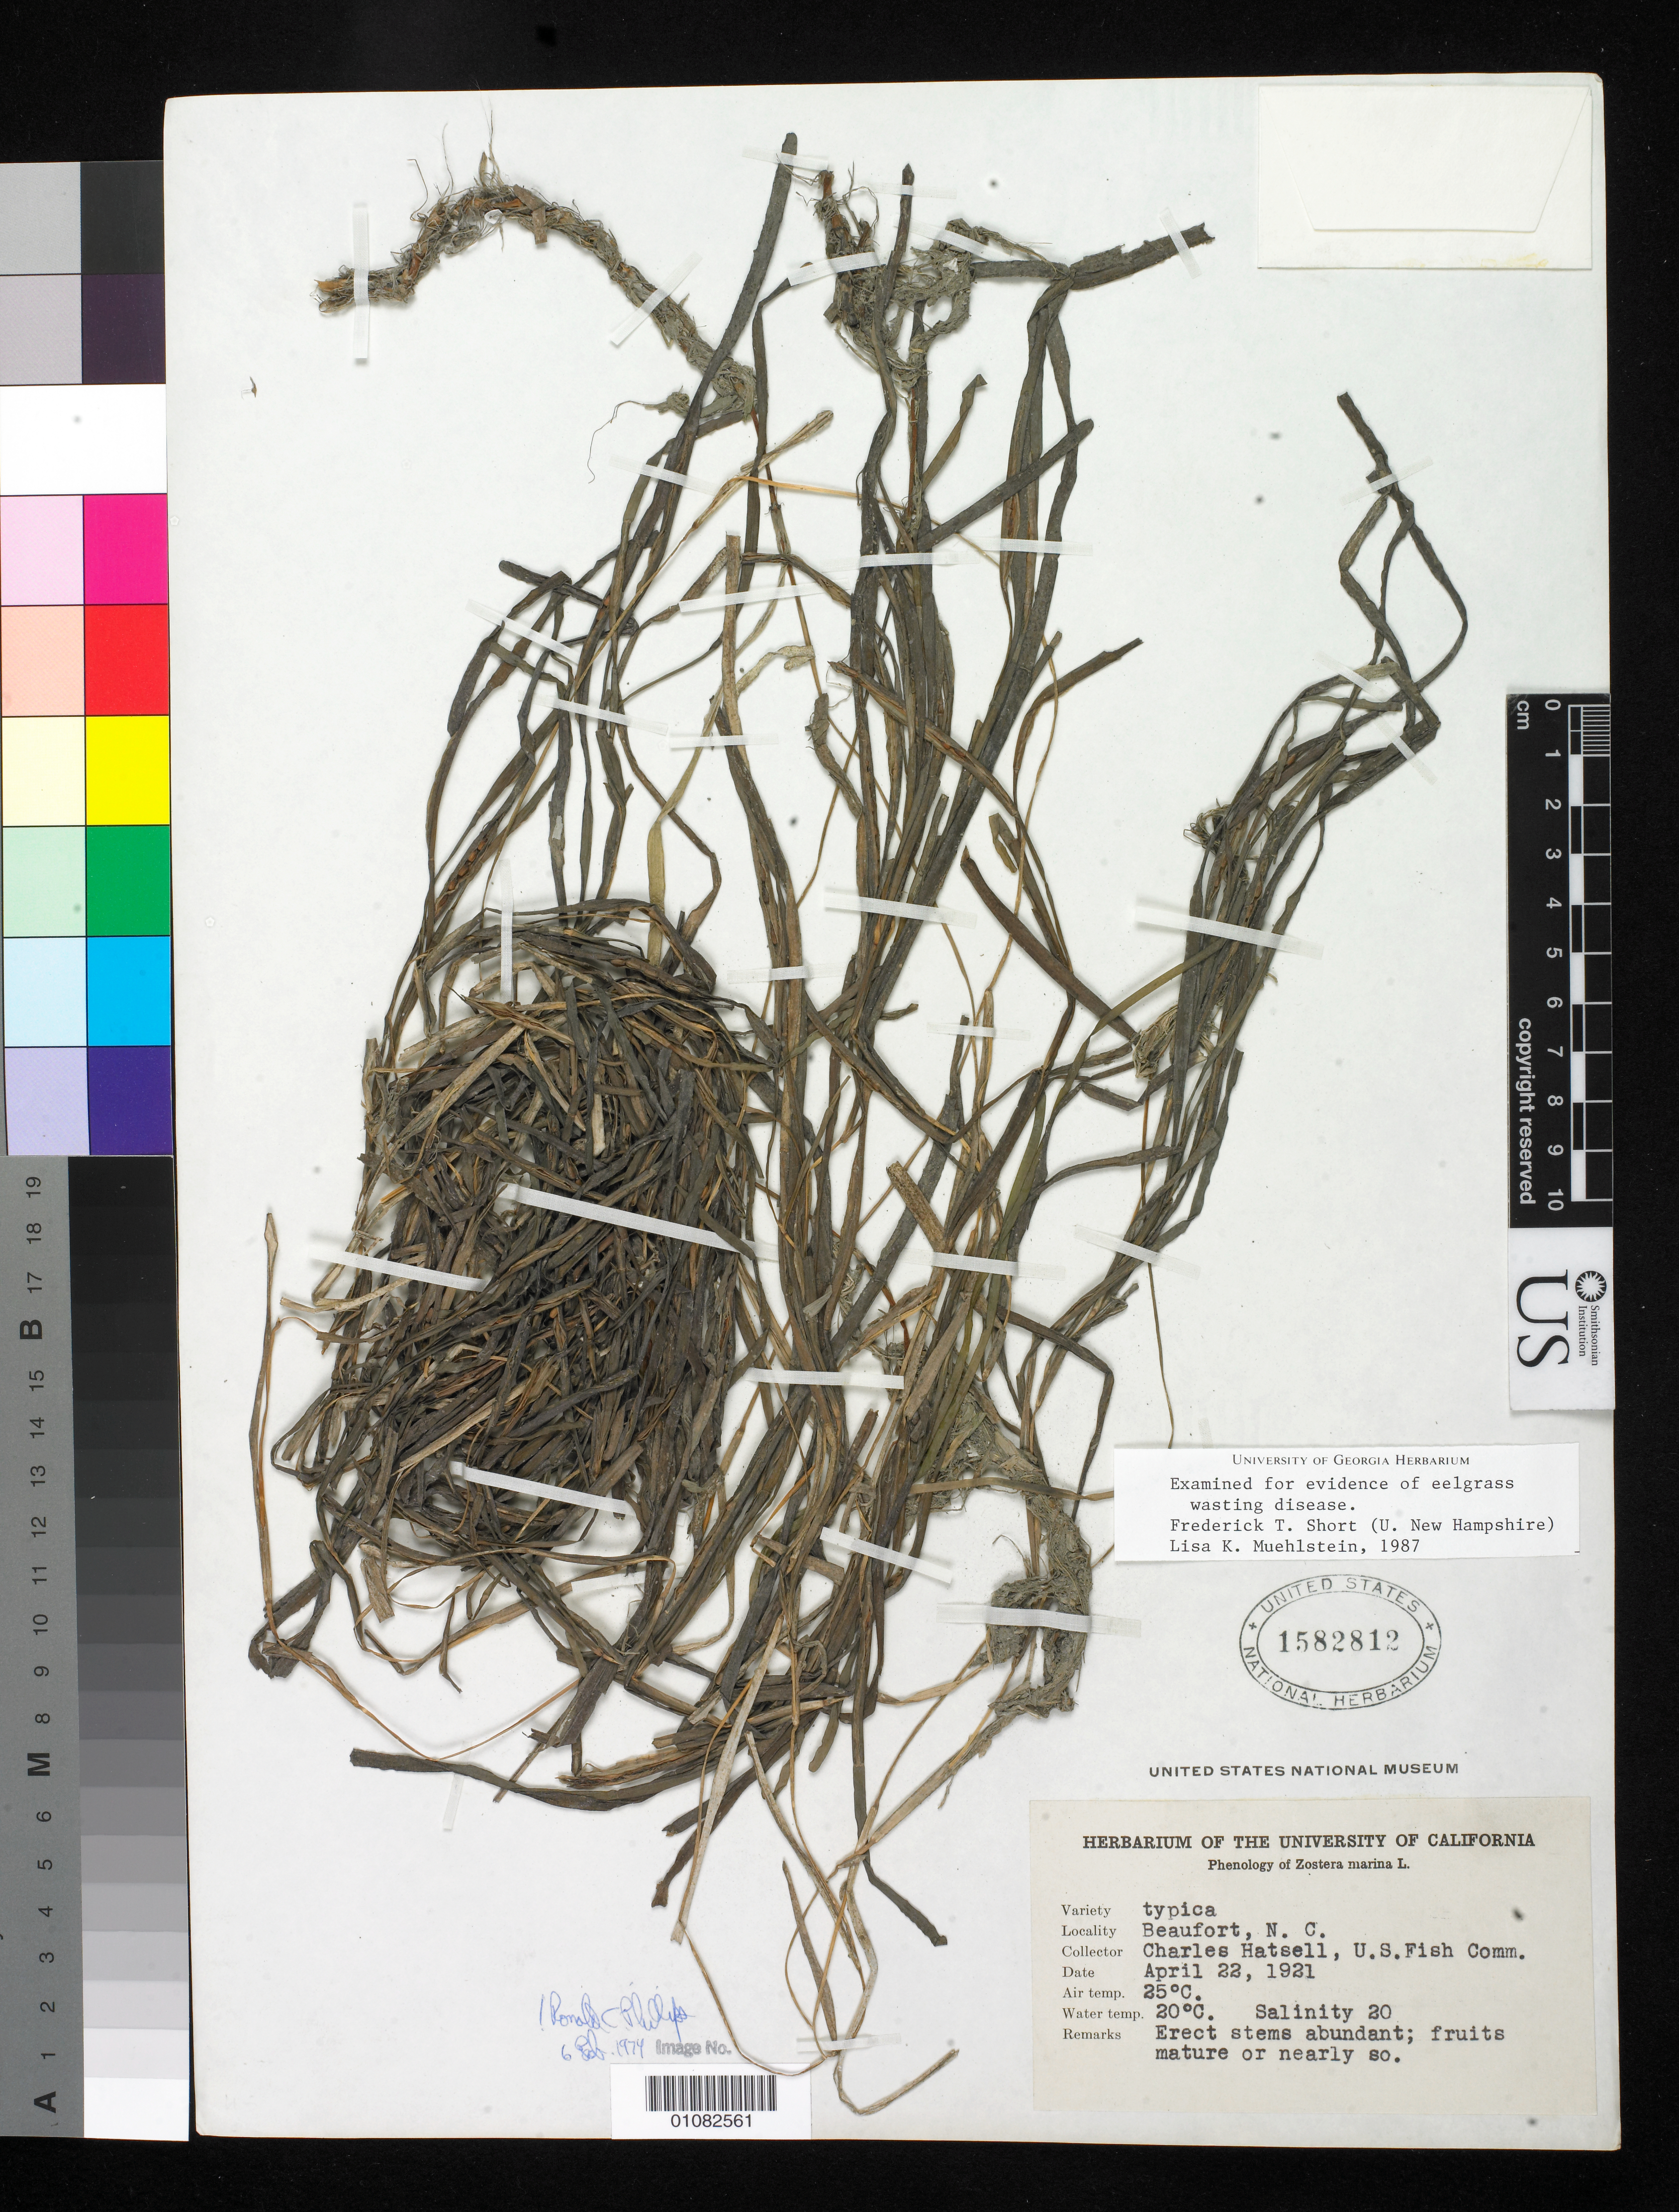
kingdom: Plantae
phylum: Tracheophyta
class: Liliopsida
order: Alismatales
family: Zosteraceae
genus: Zostera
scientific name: Zostera marina var. marina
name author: L.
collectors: C. Hatsell & U.S. Fish Commission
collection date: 1921-04-22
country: United States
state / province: North Carolina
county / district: Beaufort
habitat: air temp.: 25 degrees C; water temp.: 20 degrees C; salinity: 20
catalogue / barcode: US 1582812